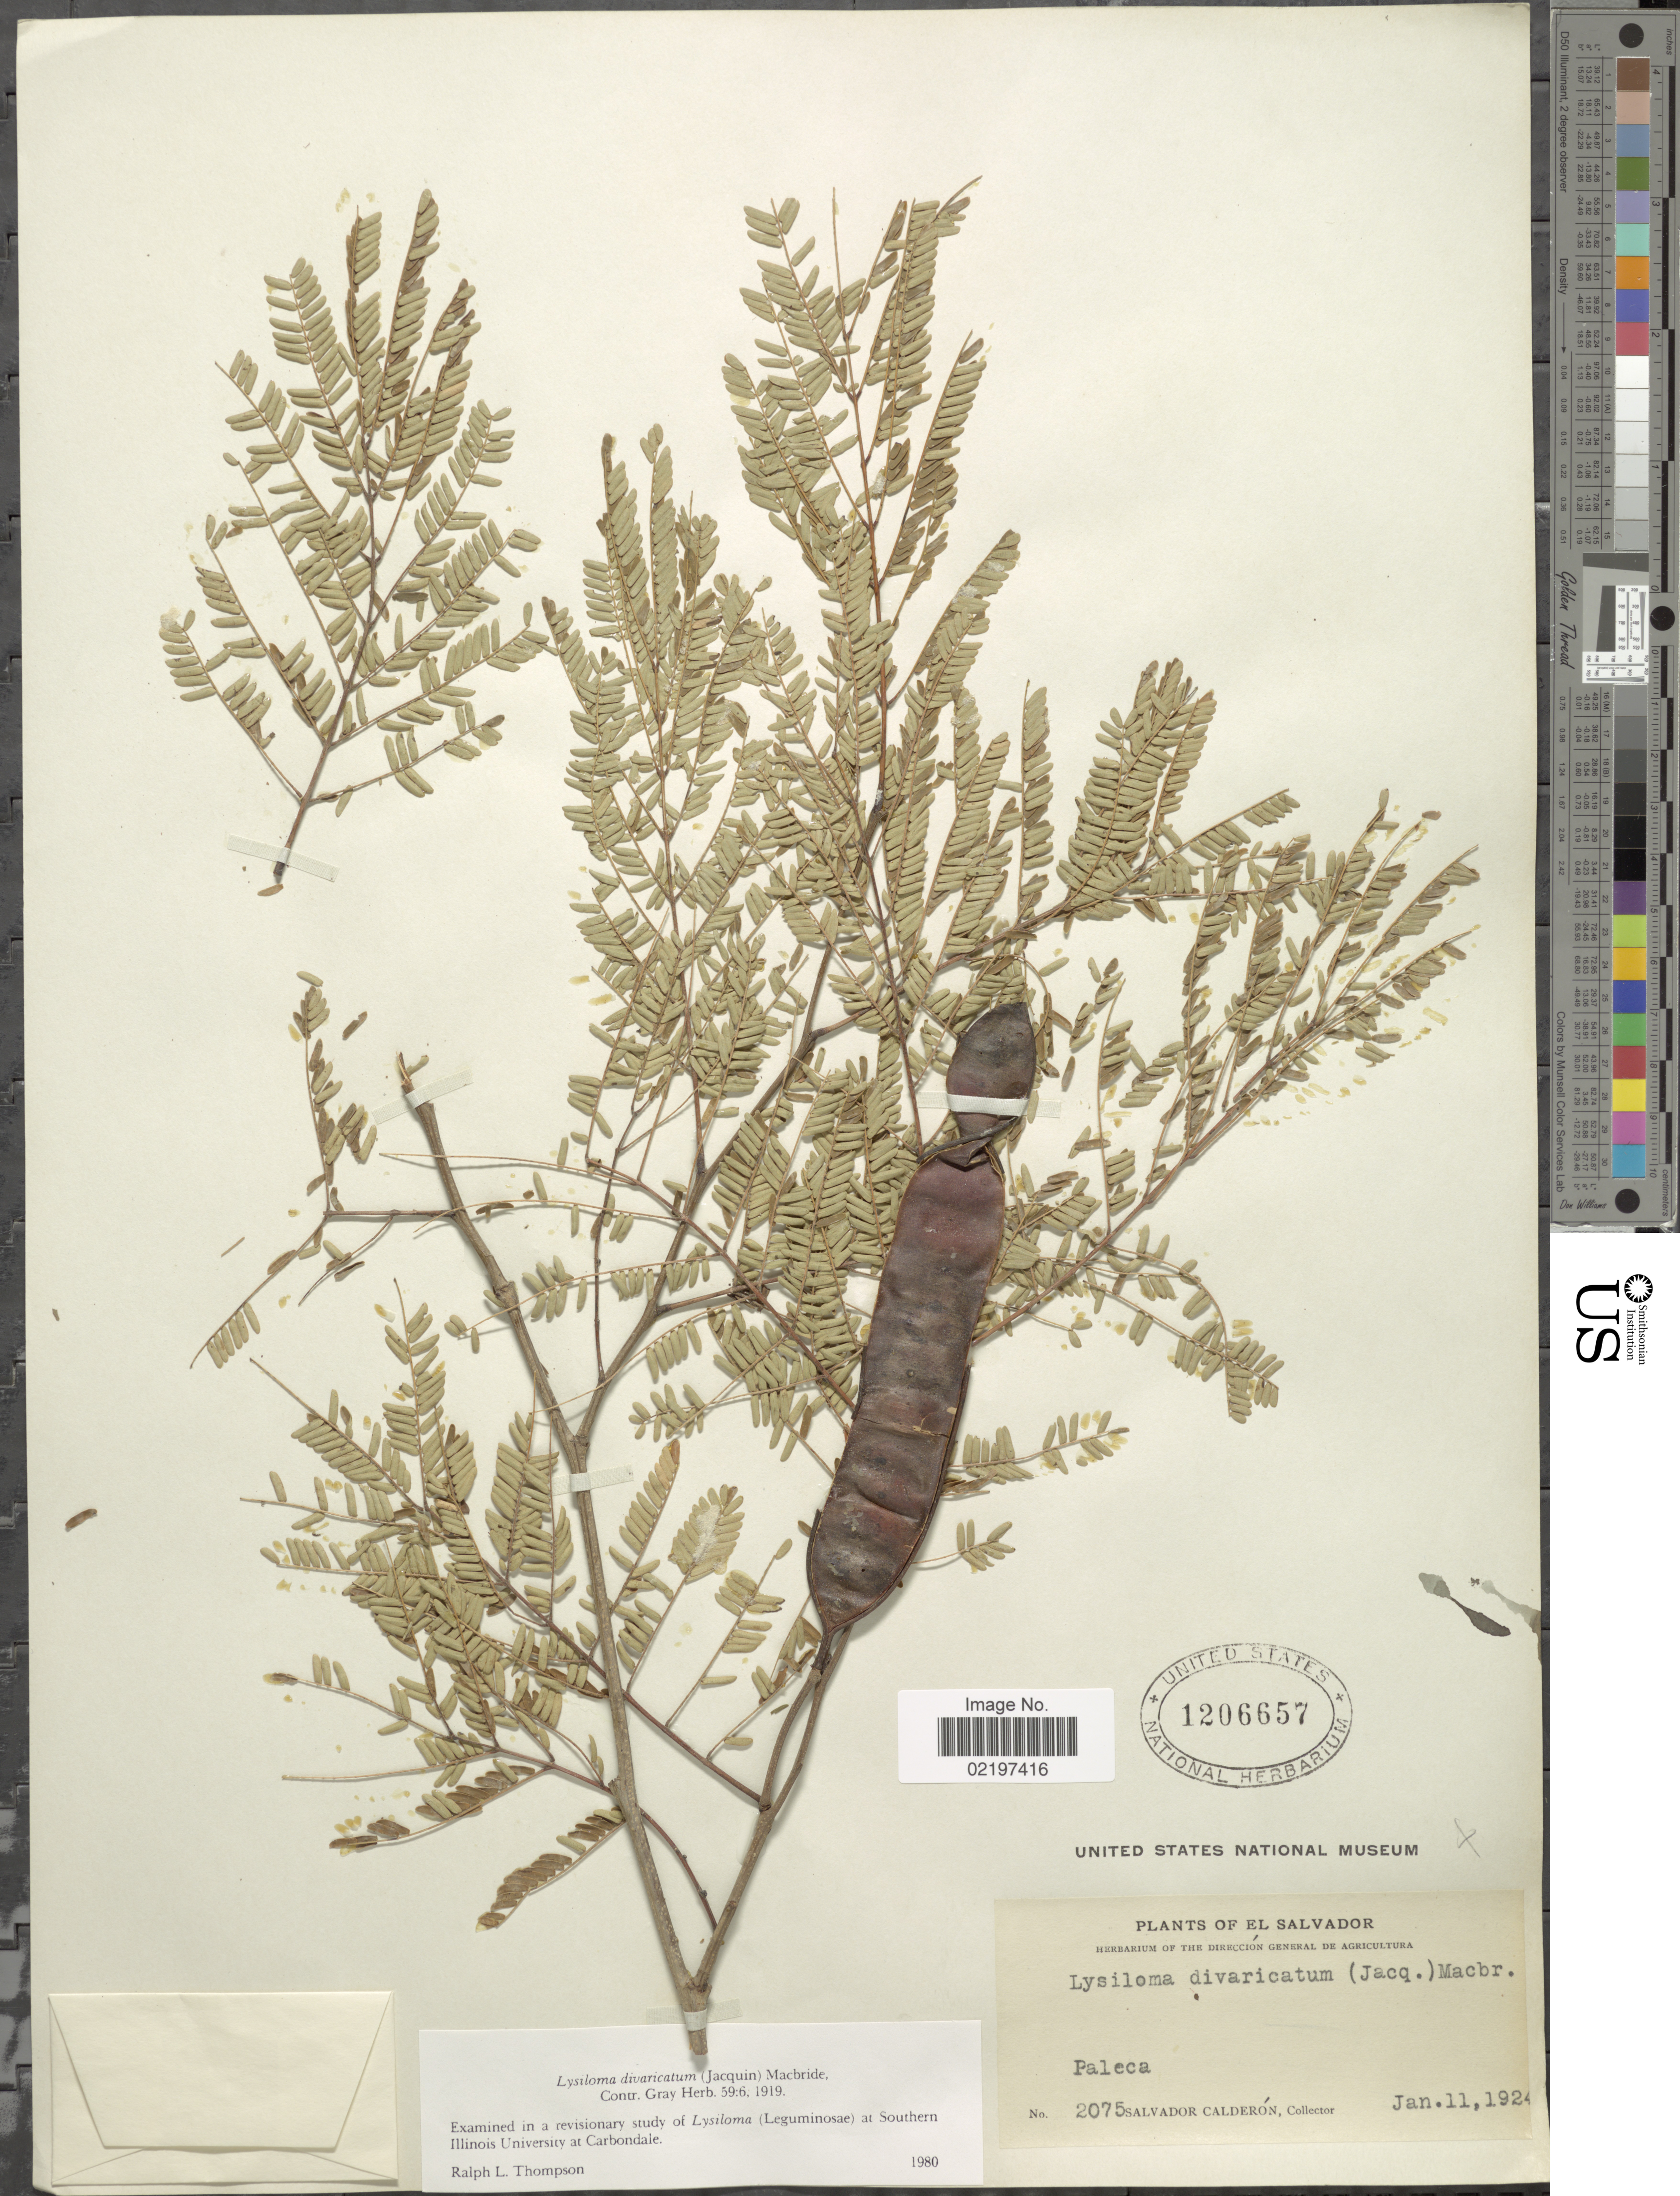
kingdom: Plantae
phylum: Tracheophyta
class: Magnoliopsida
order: Fabales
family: Fabaceae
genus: Lysiloma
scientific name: Lysiloma divaricatum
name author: (Jacq.) J.F. Macbr.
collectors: S. Calderón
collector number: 2075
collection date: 1924-01-11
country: El Salvador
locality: Paleca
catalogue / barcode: US 1206657